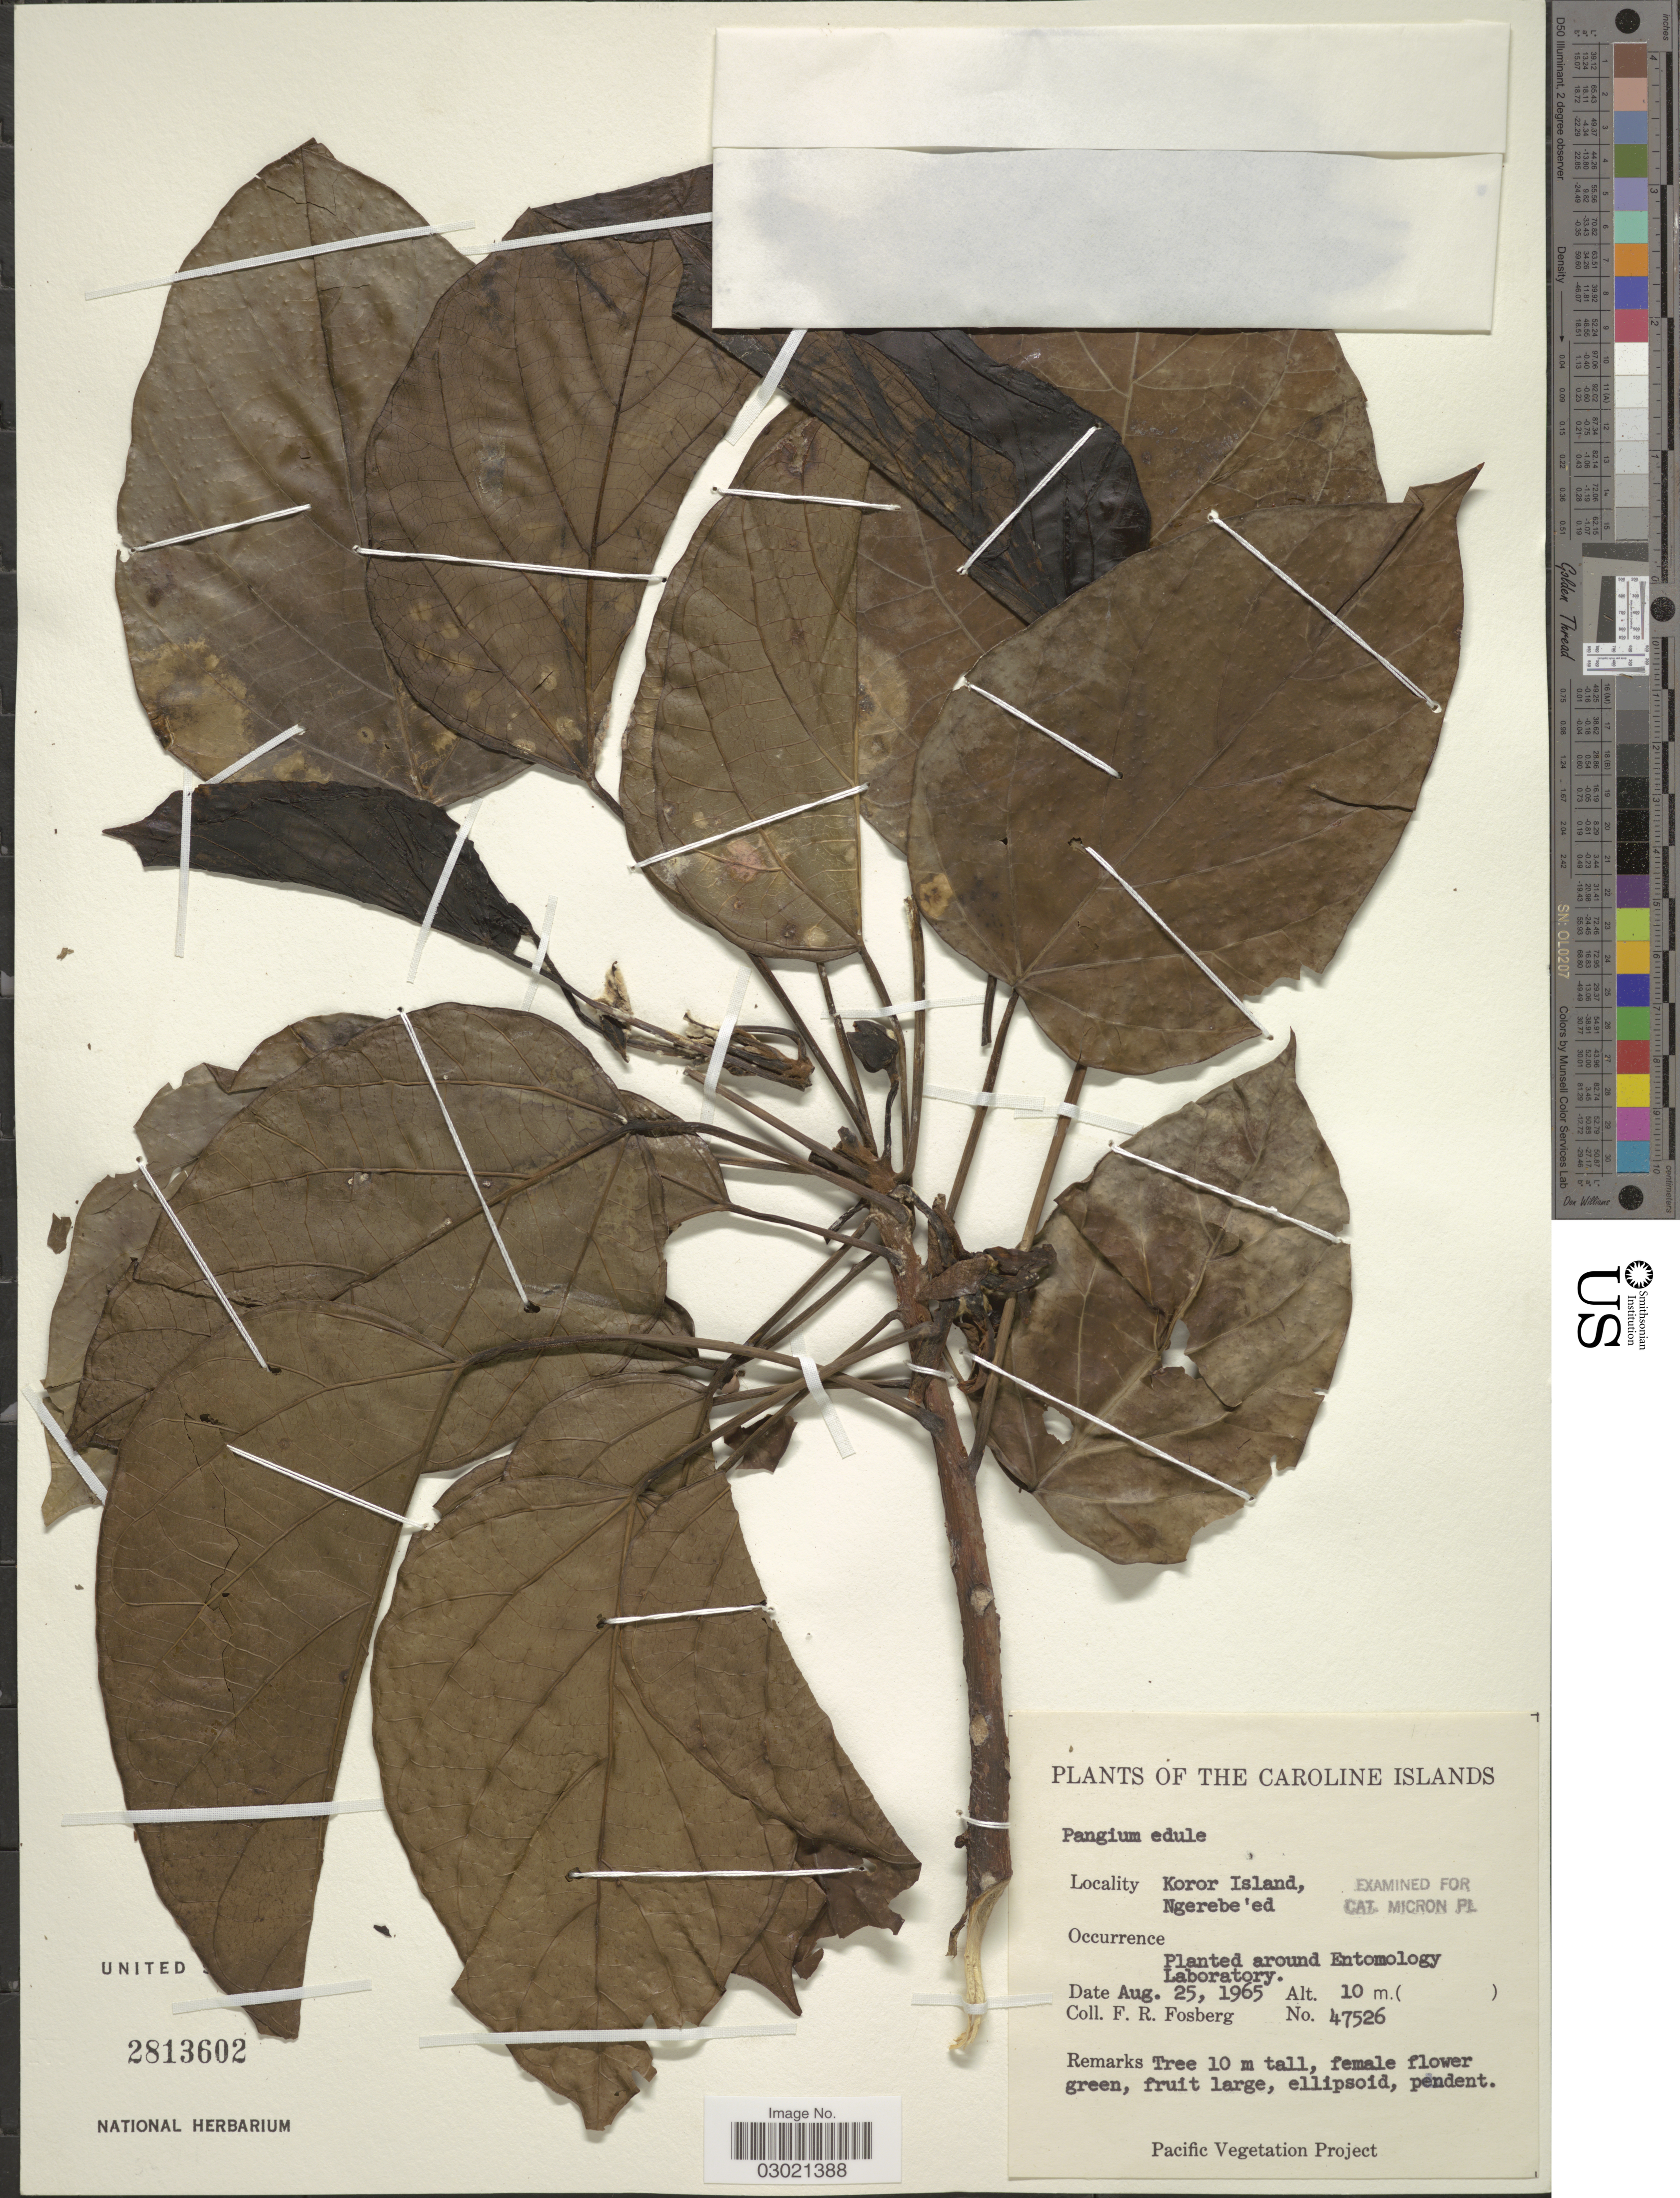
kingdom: Plantae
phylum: Tracheophyta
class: Magnoliopsida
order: Malpighiales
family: Achariaceae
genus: Pangium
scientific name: Pangium edule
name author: Reinw.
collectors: F. R. Fosberg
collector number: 47526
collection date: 1965-08-25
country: Palau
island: Oreor [Koror]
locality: The Caroline Islands. Koror Island, Ngerebe'ed.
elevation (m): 10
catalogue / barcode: US 2813602